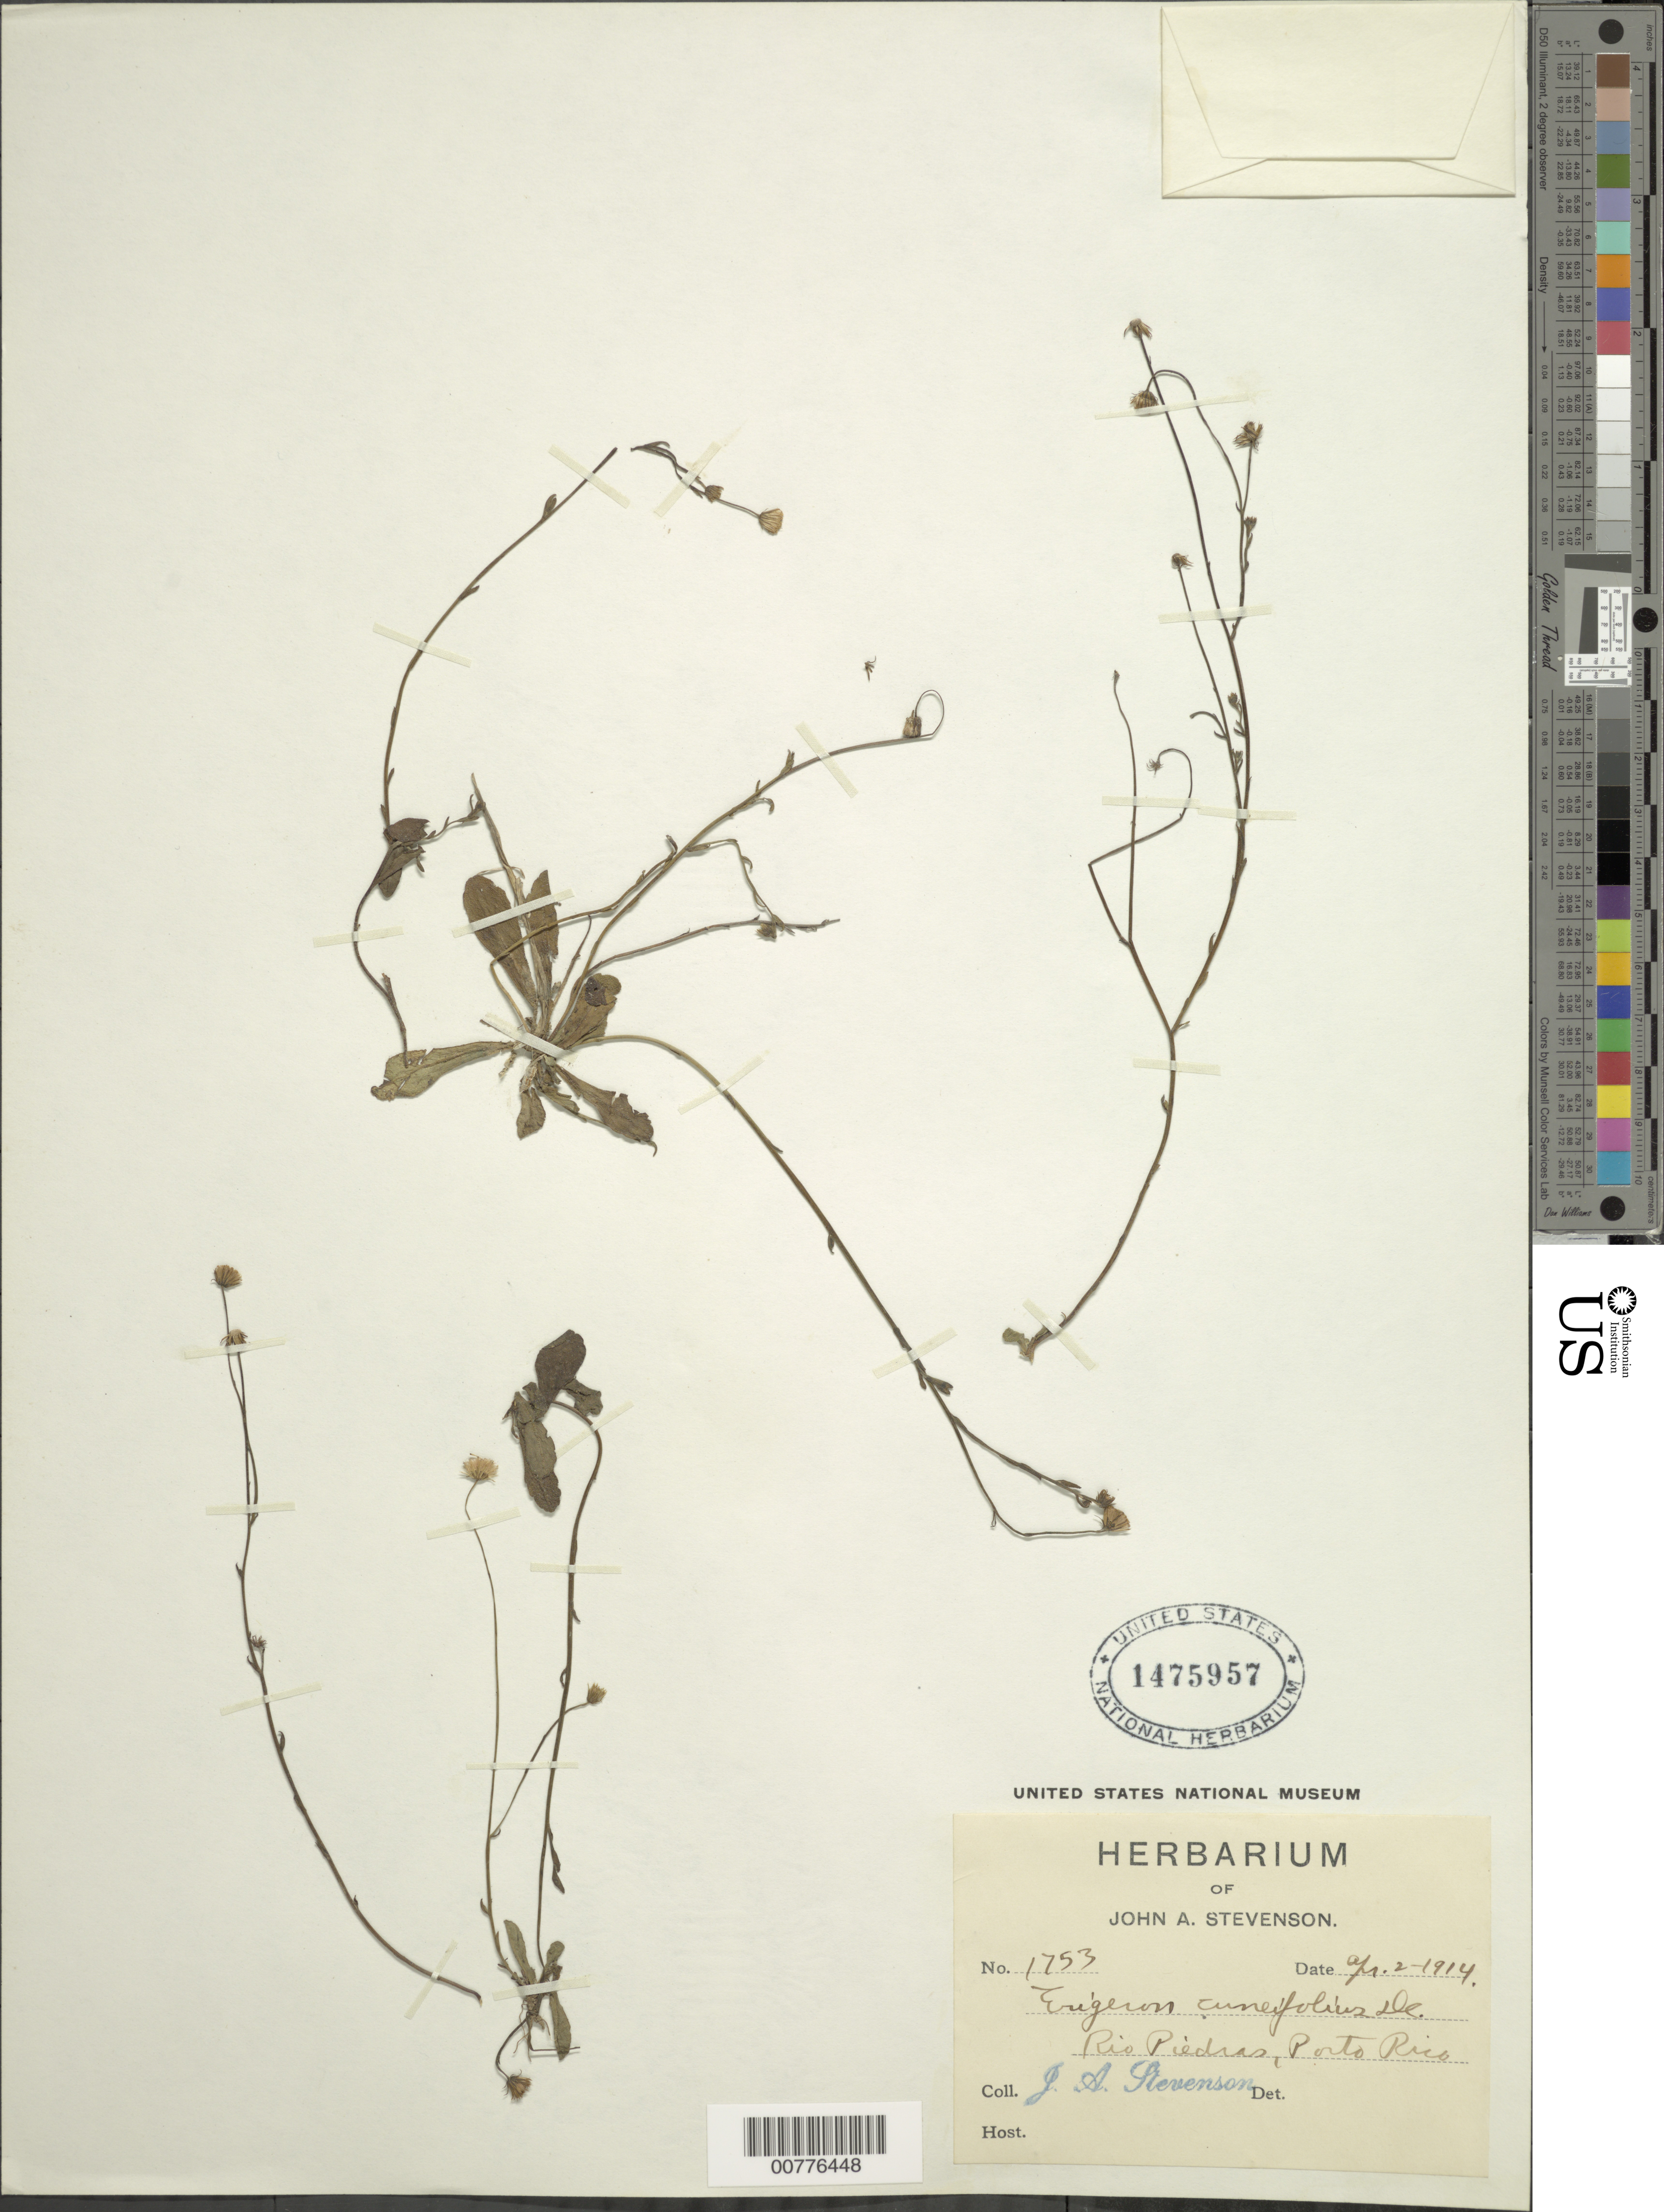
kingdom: Plantae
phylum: Tracheophyta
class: Magnoliopsida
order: Asterales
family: Asteraceae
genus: Erigeron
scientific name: Erigeron cuneifolius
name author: DC.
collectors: J. Stevenson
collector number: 1753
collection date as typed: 02 Apr 1914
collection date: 1914-04-02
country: Puerto Rico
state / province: San Juan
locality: Río Piedras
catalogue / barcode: US 1475957